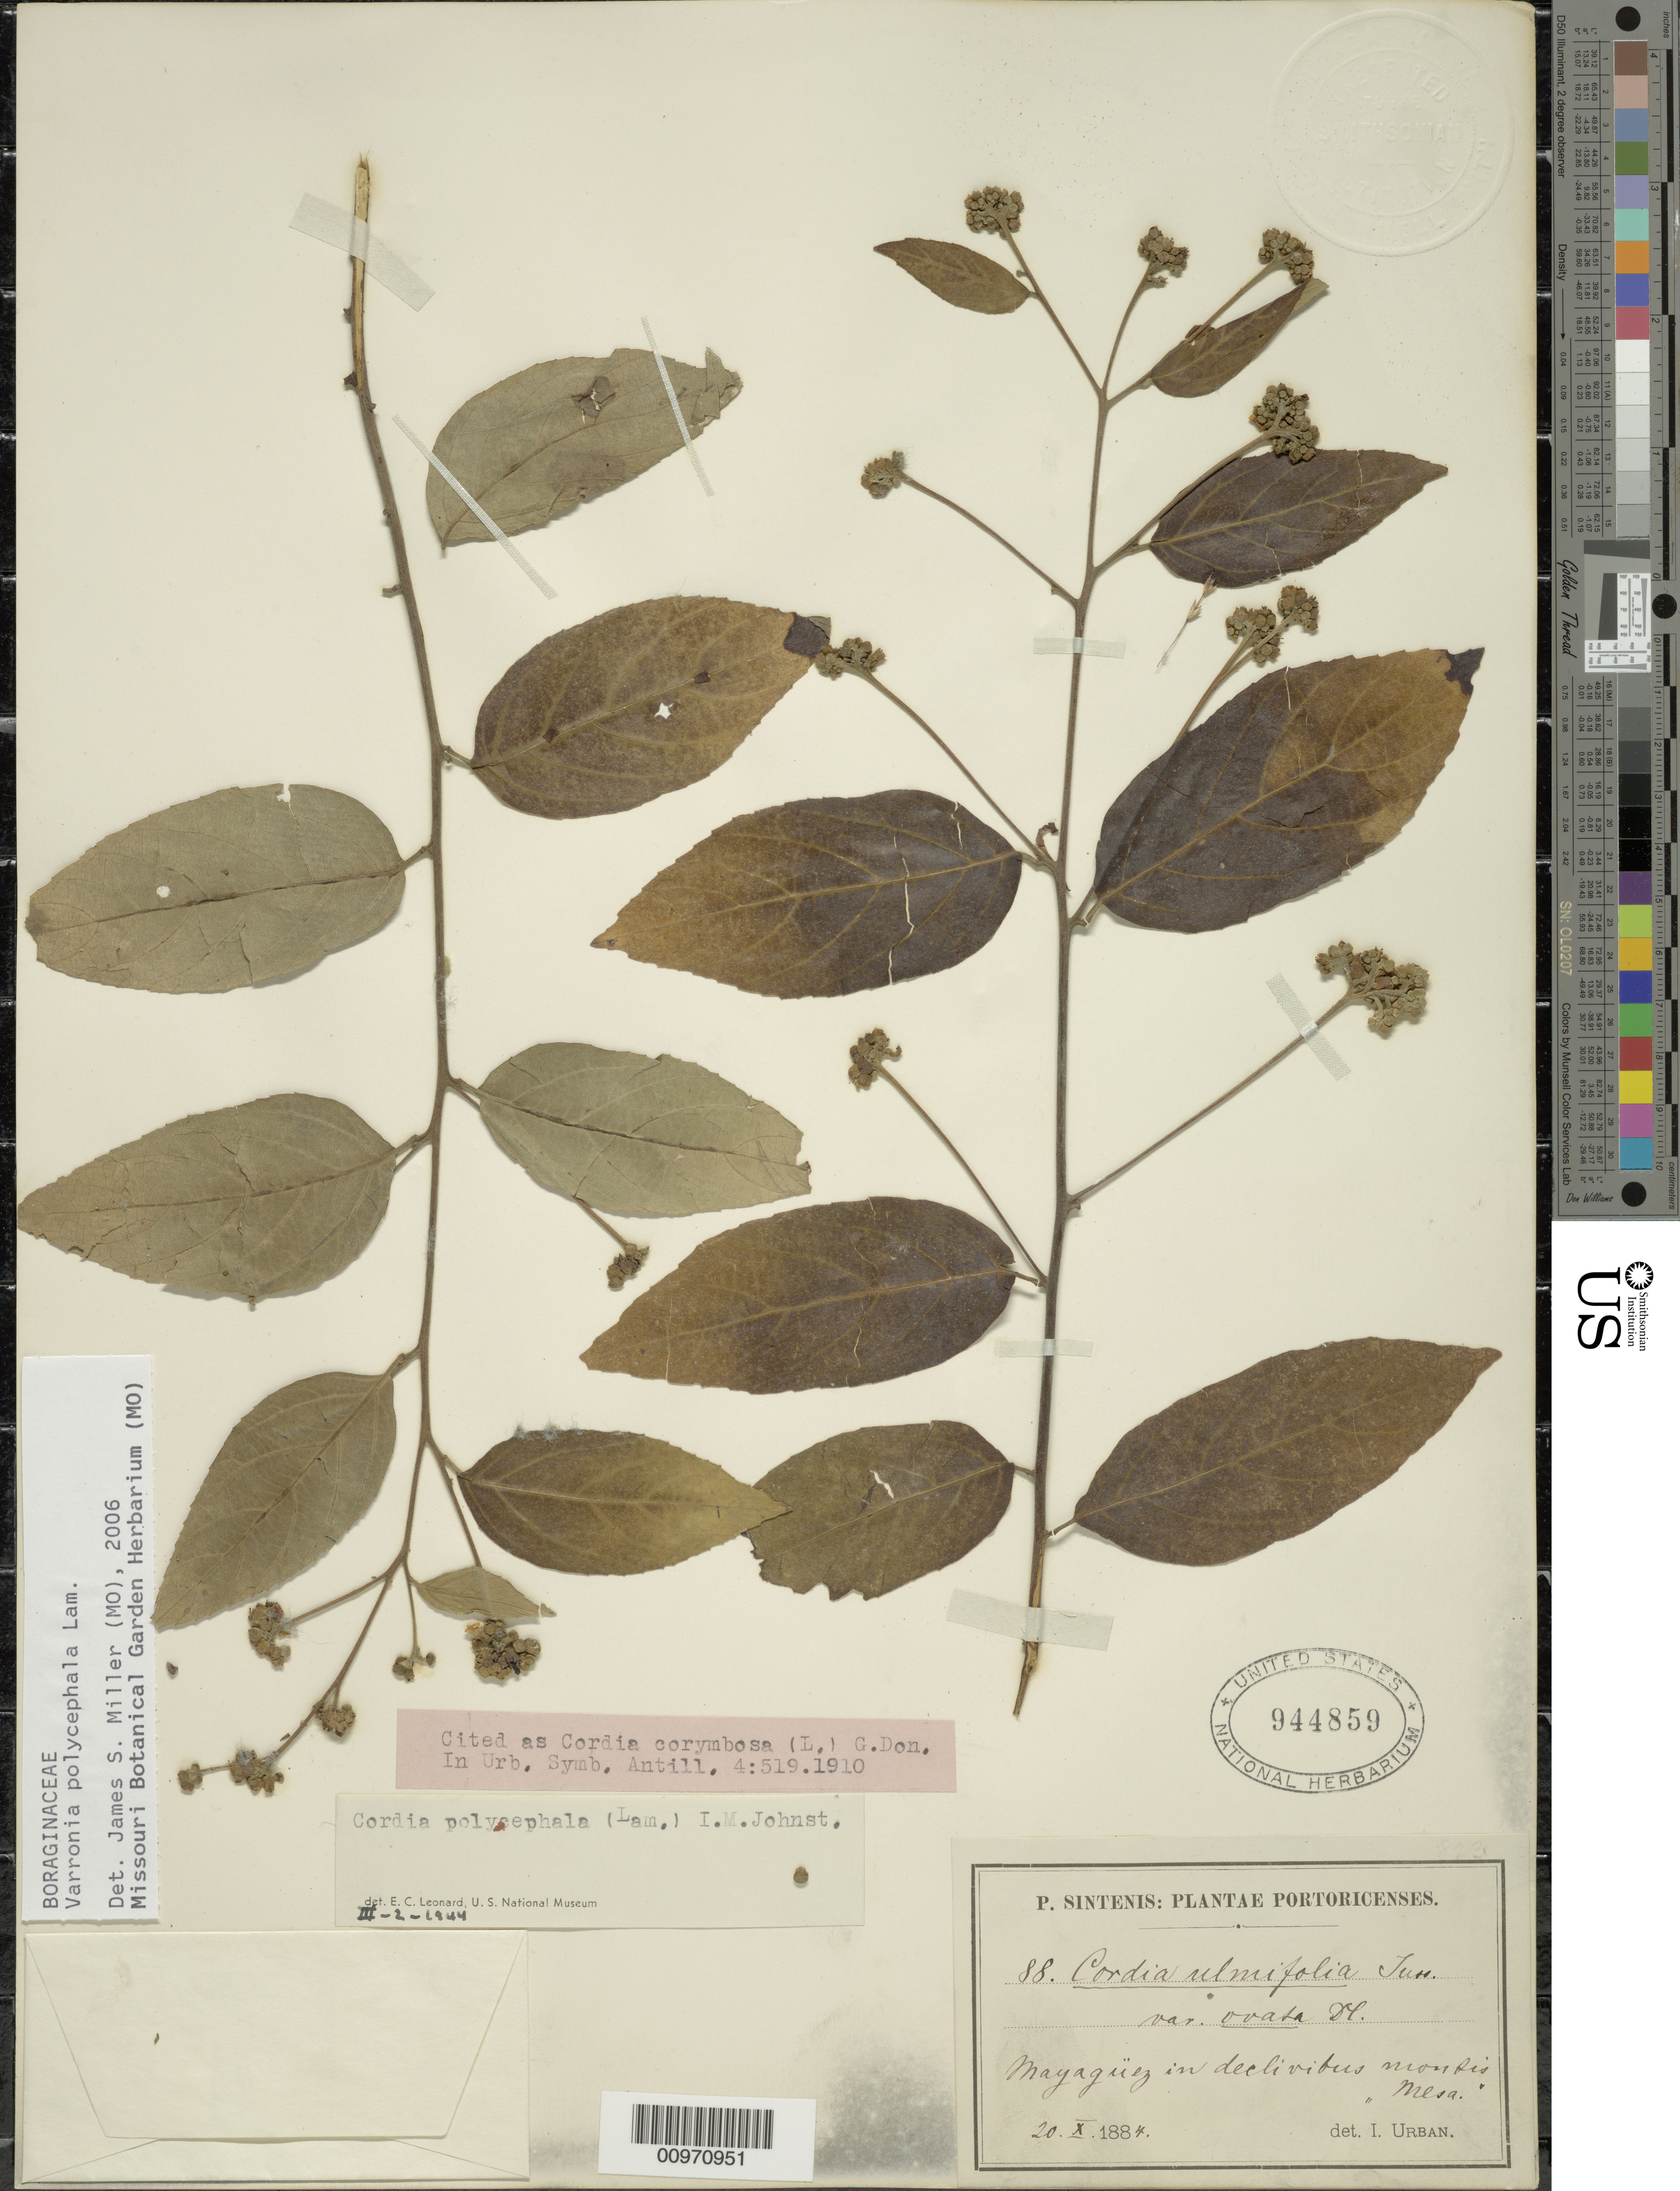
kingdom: Plantae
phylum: Tracheophyta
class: Magnoliopsida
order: Boraginales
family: Cordiaceae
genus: Varronia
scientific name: Varronia polycephala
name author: Lam.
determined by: Miller, James S., (MO), Missouri Botanical Garden (UNITED STATES)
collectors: P. Sintenis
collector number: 88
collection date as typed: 20 Oct 1884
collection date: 1884-10-20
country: Puerto Rico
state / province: Mayagüez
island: Puerto Rico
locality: Mayaqüez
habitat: In declivibus montis. "Mesa"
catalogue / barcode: US 944859